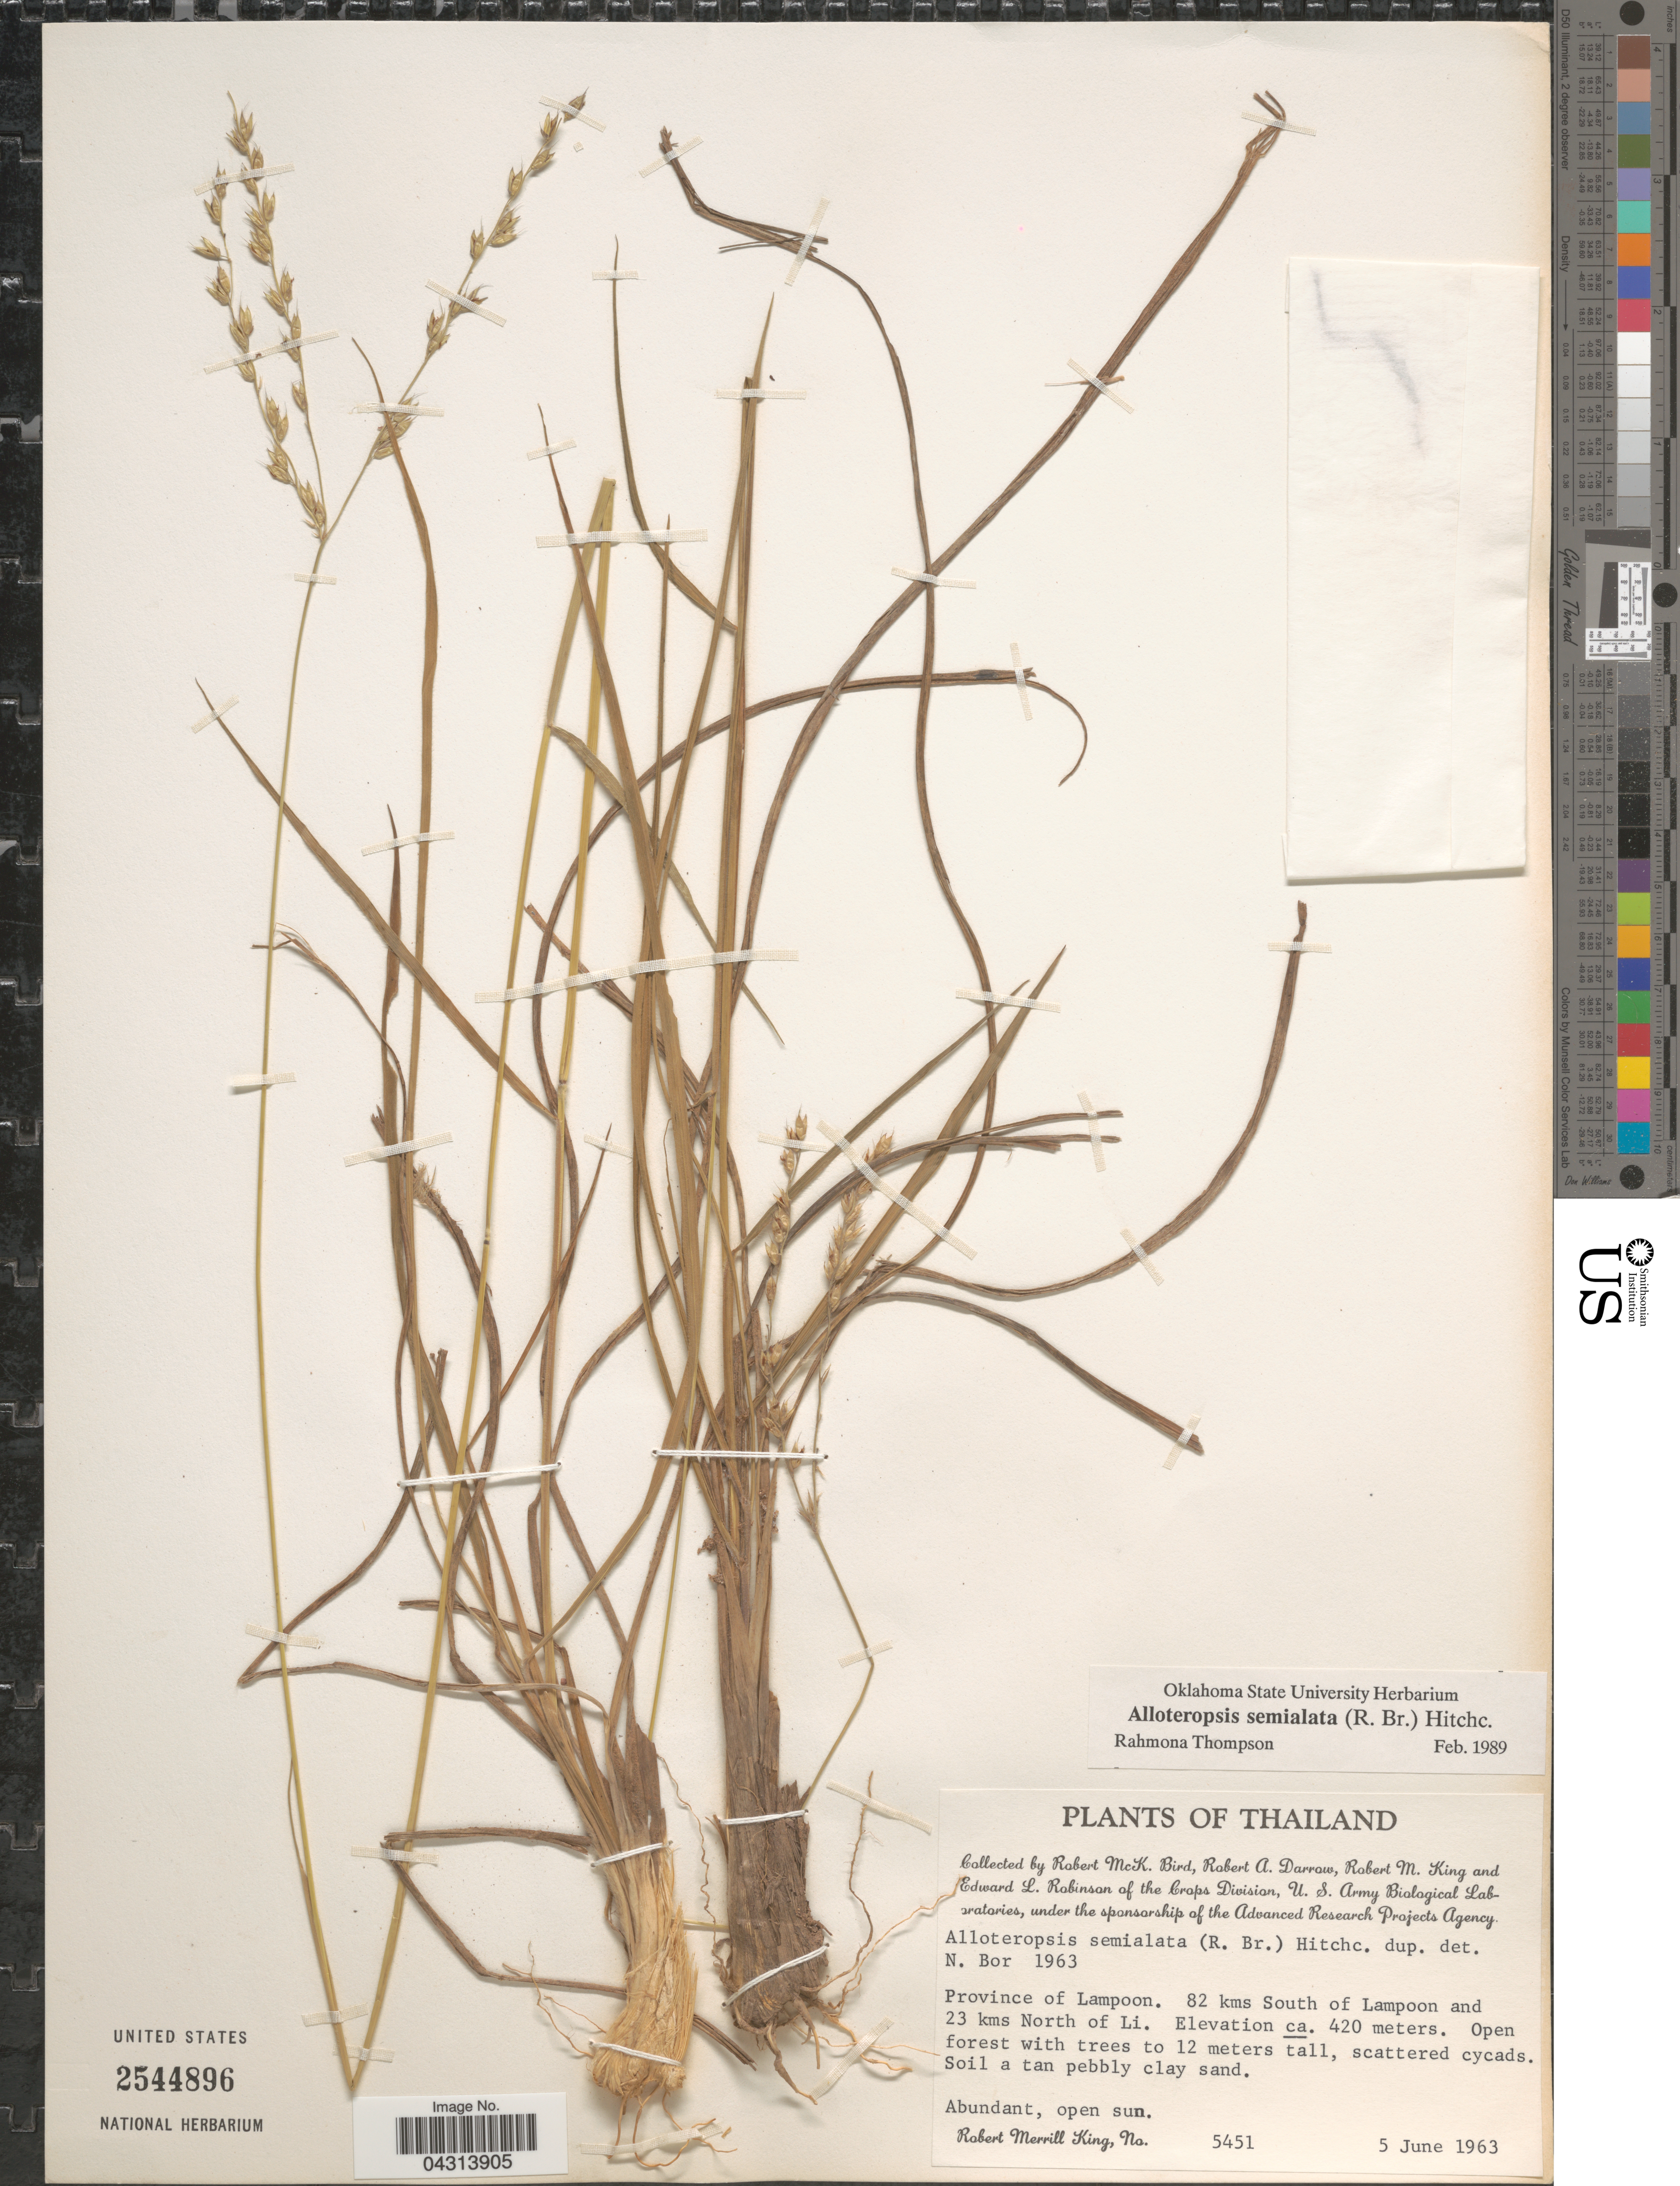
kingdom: Plantae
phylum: Tracheophyta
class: Liliopsida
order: Poales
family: Poaceae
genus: Alloteropsis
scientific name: Alloteropsis semialata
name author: (R. Br.) Hitchc.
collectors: R. M. King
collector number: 5451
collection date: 1963-06-05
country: Thailand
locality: Province of Lampoon. 82 kms South of Lampoon and 23 kms North of Li.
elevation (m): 420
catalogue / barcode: US 2544896